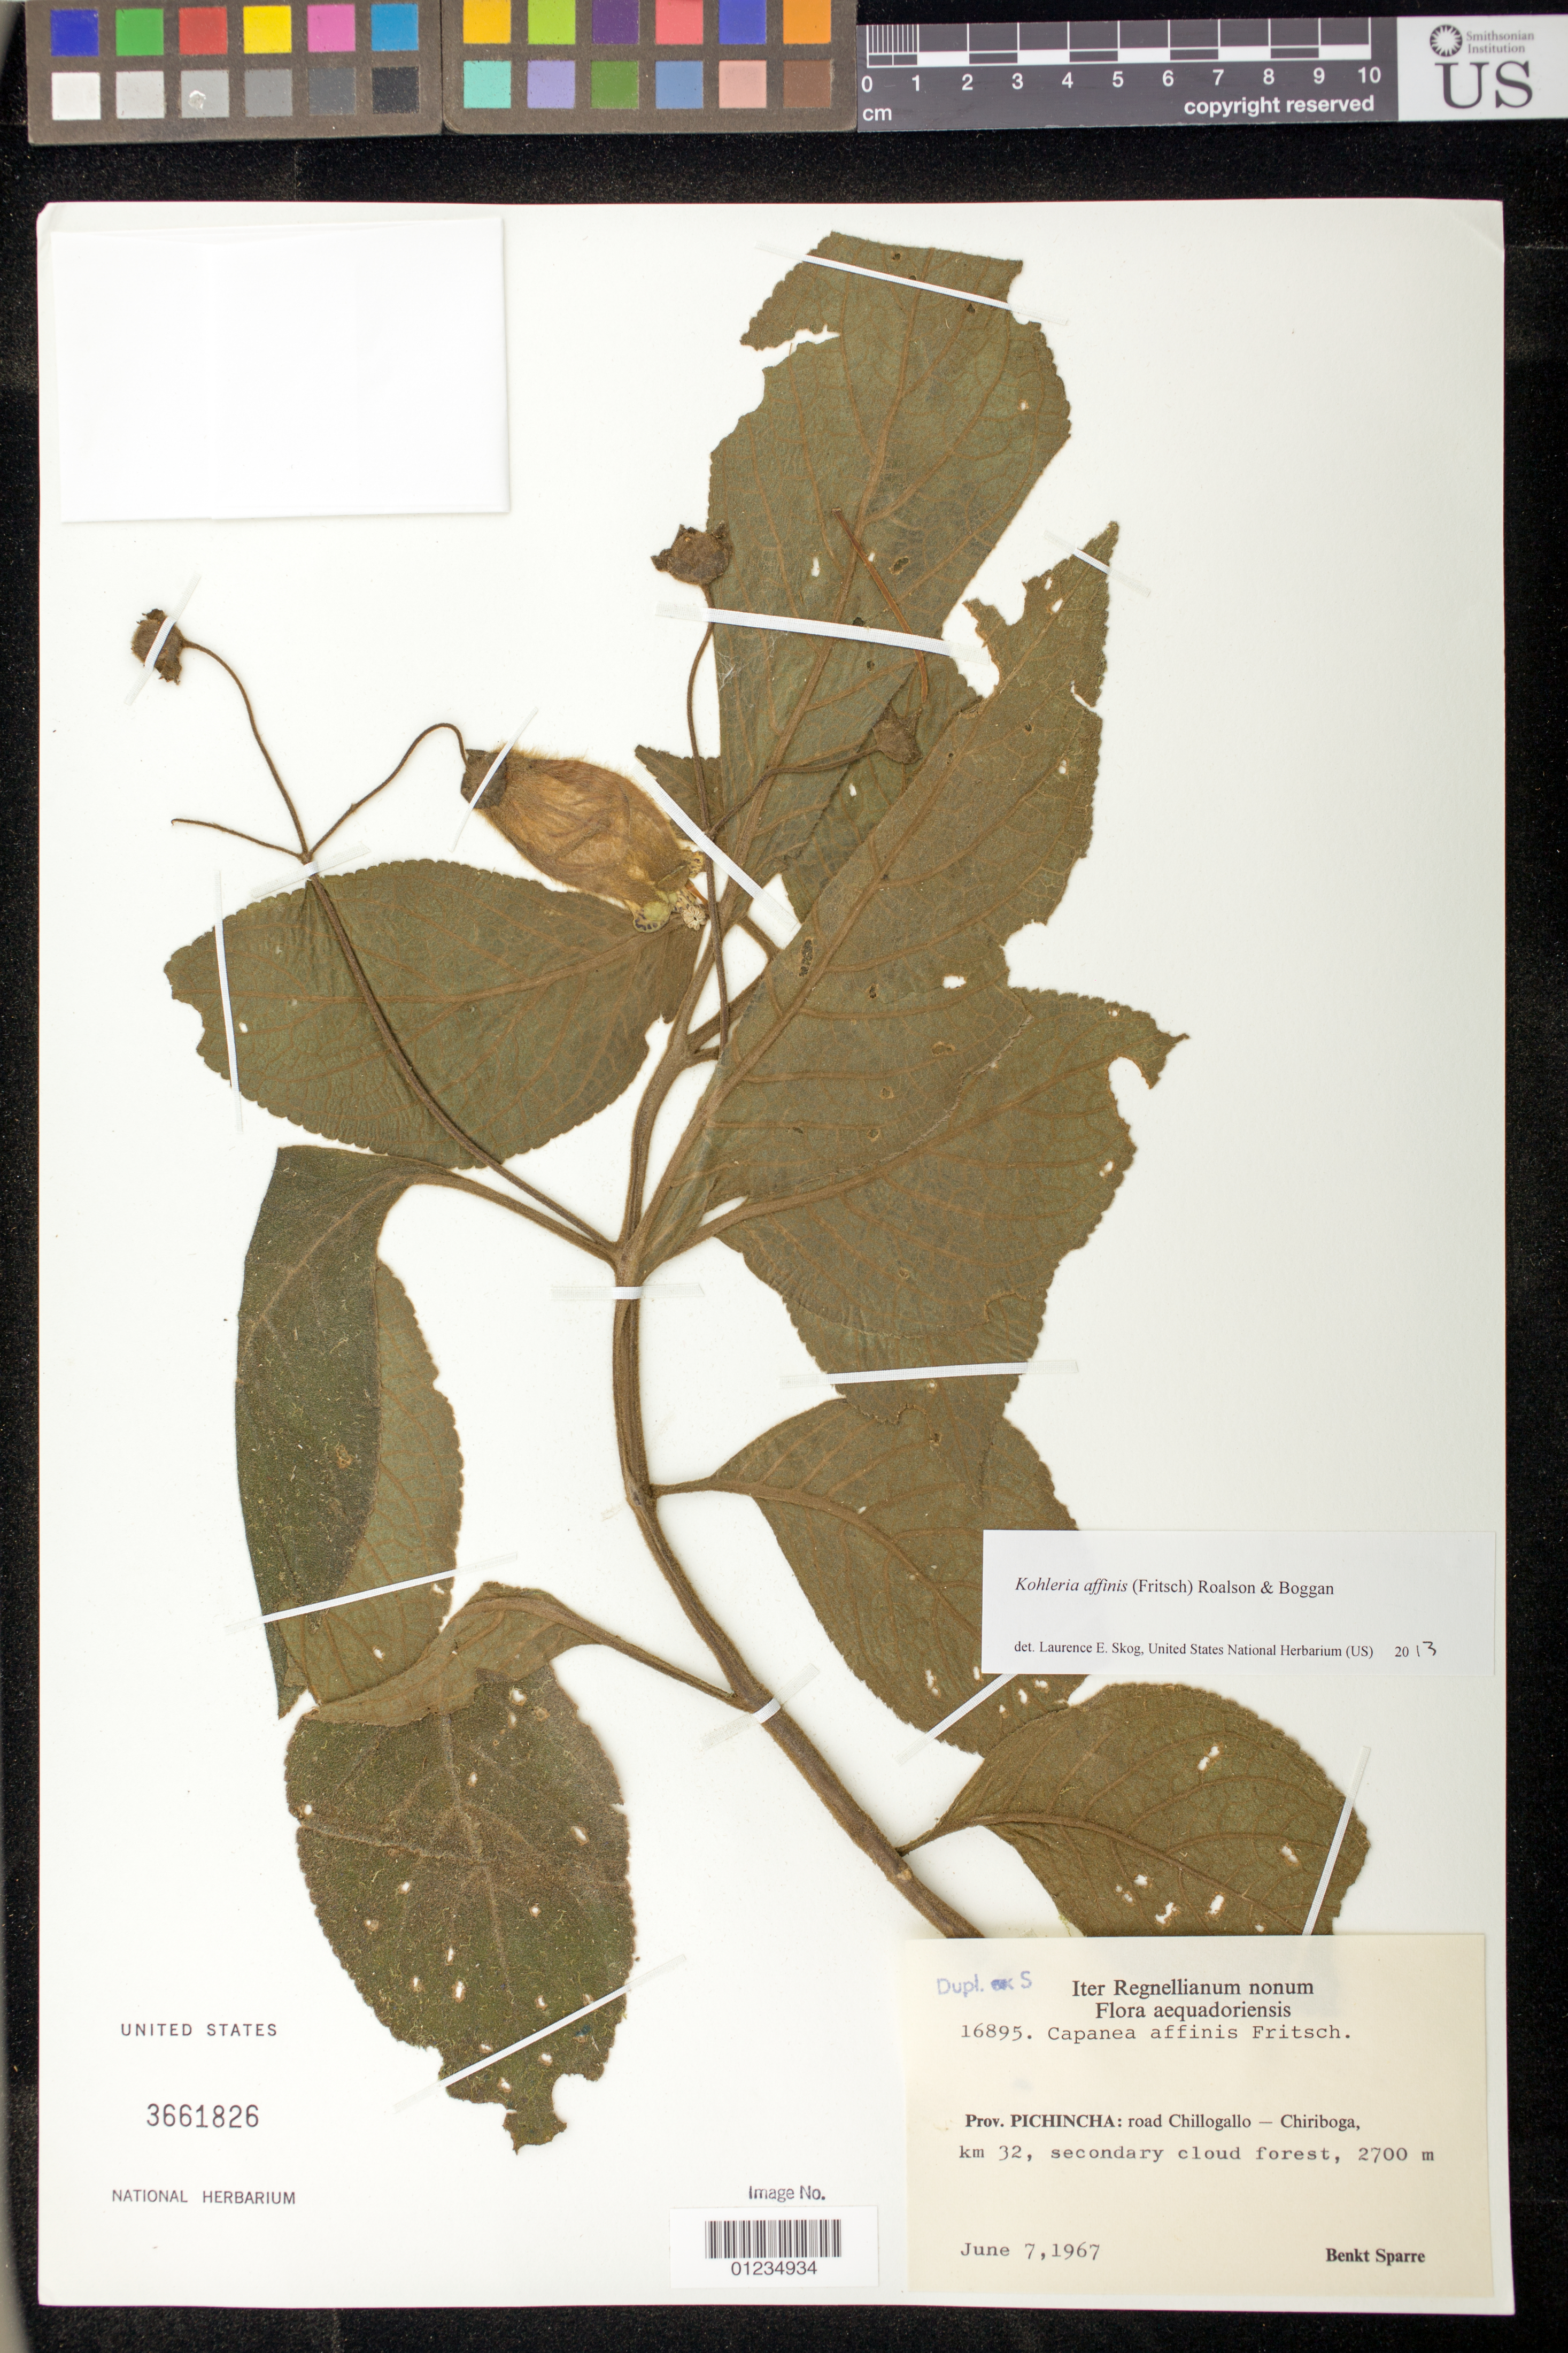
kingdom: Plantae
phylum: Tracheophyta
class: Magnoliopsida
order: Lamiales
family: Gesneriaceae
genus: Kohleria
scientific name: Kohleria affinis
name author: (Fritsch) Roalson & Boggan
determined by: Skog, Laurence E.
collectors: B. Sparre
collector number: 16895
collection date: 1967-06-07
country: Ecuador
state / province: Pichincha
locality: Road Chillogallo - Chiriboga, km 32.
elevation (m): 2700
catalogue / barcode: US 3661826